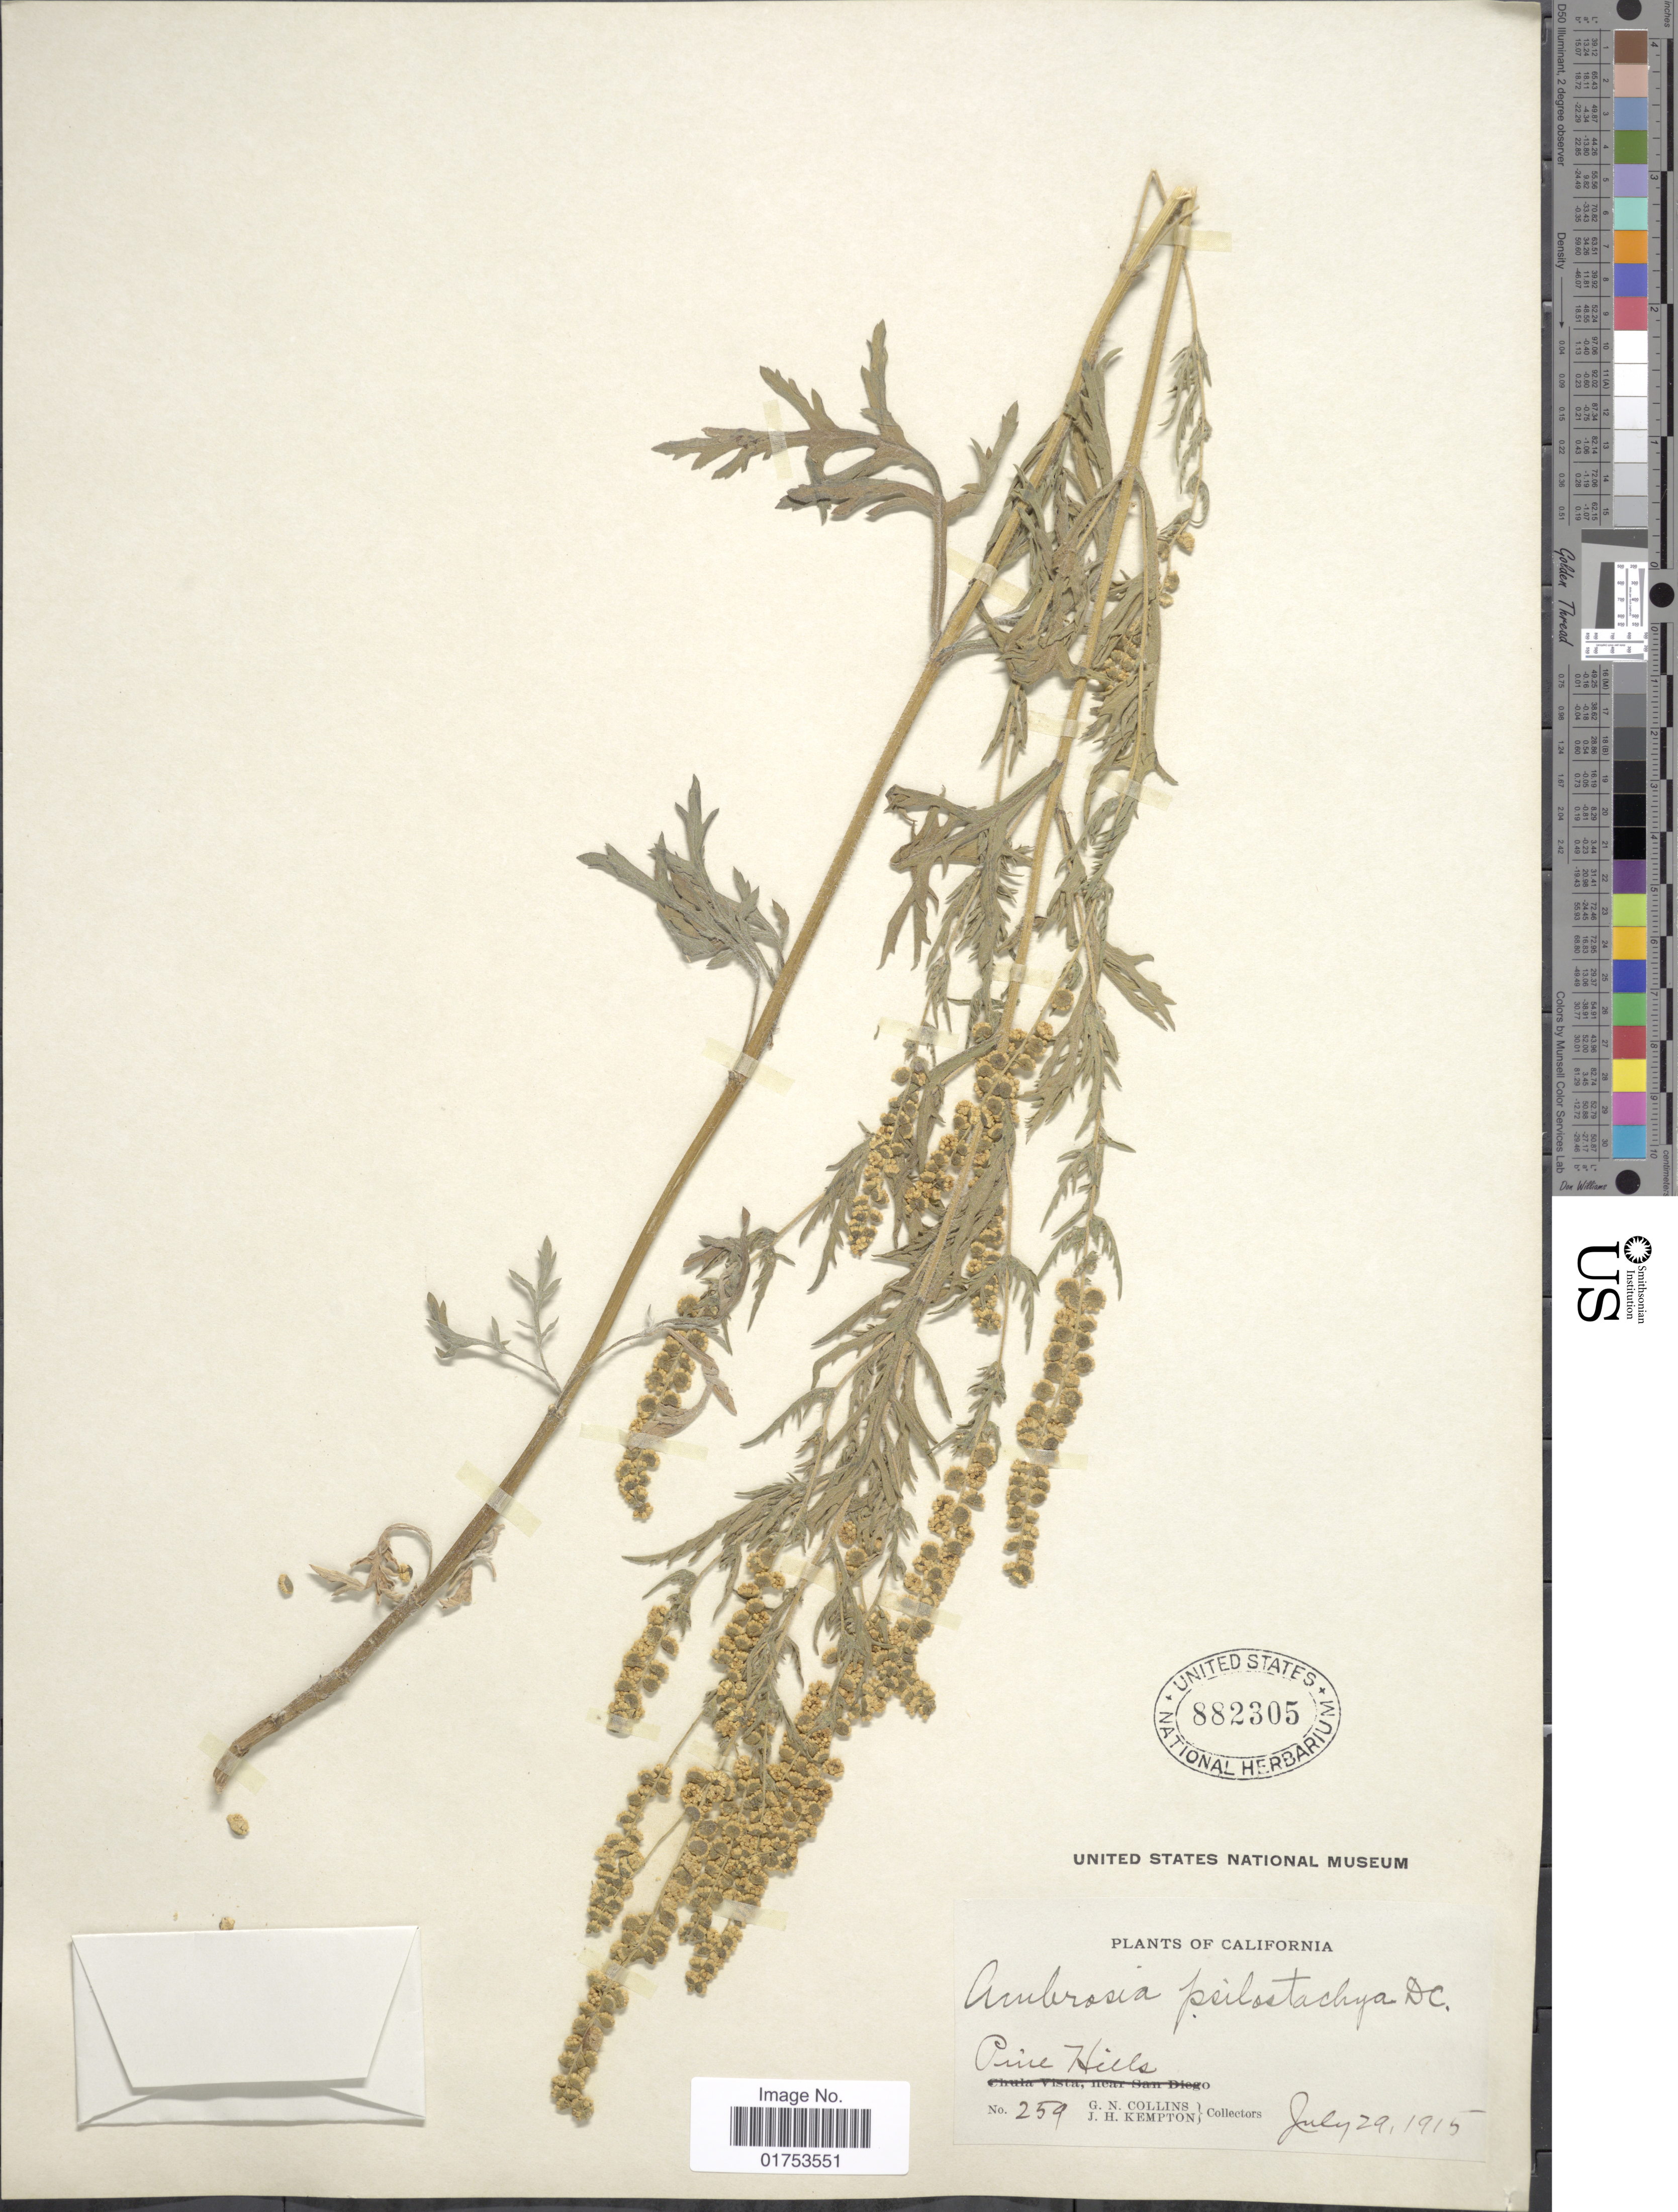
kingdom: Plantae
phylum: Tracheophyta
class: Magnoliopsida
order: Asterales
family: Asteraceae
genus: Ambrosia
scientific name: Ambrosia psilostachya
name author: DC.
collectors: G. Collins & J. H. Kempton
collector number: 259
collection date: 1915-07-29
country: United States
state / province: California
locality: Pine Hills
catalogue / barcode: US 882305